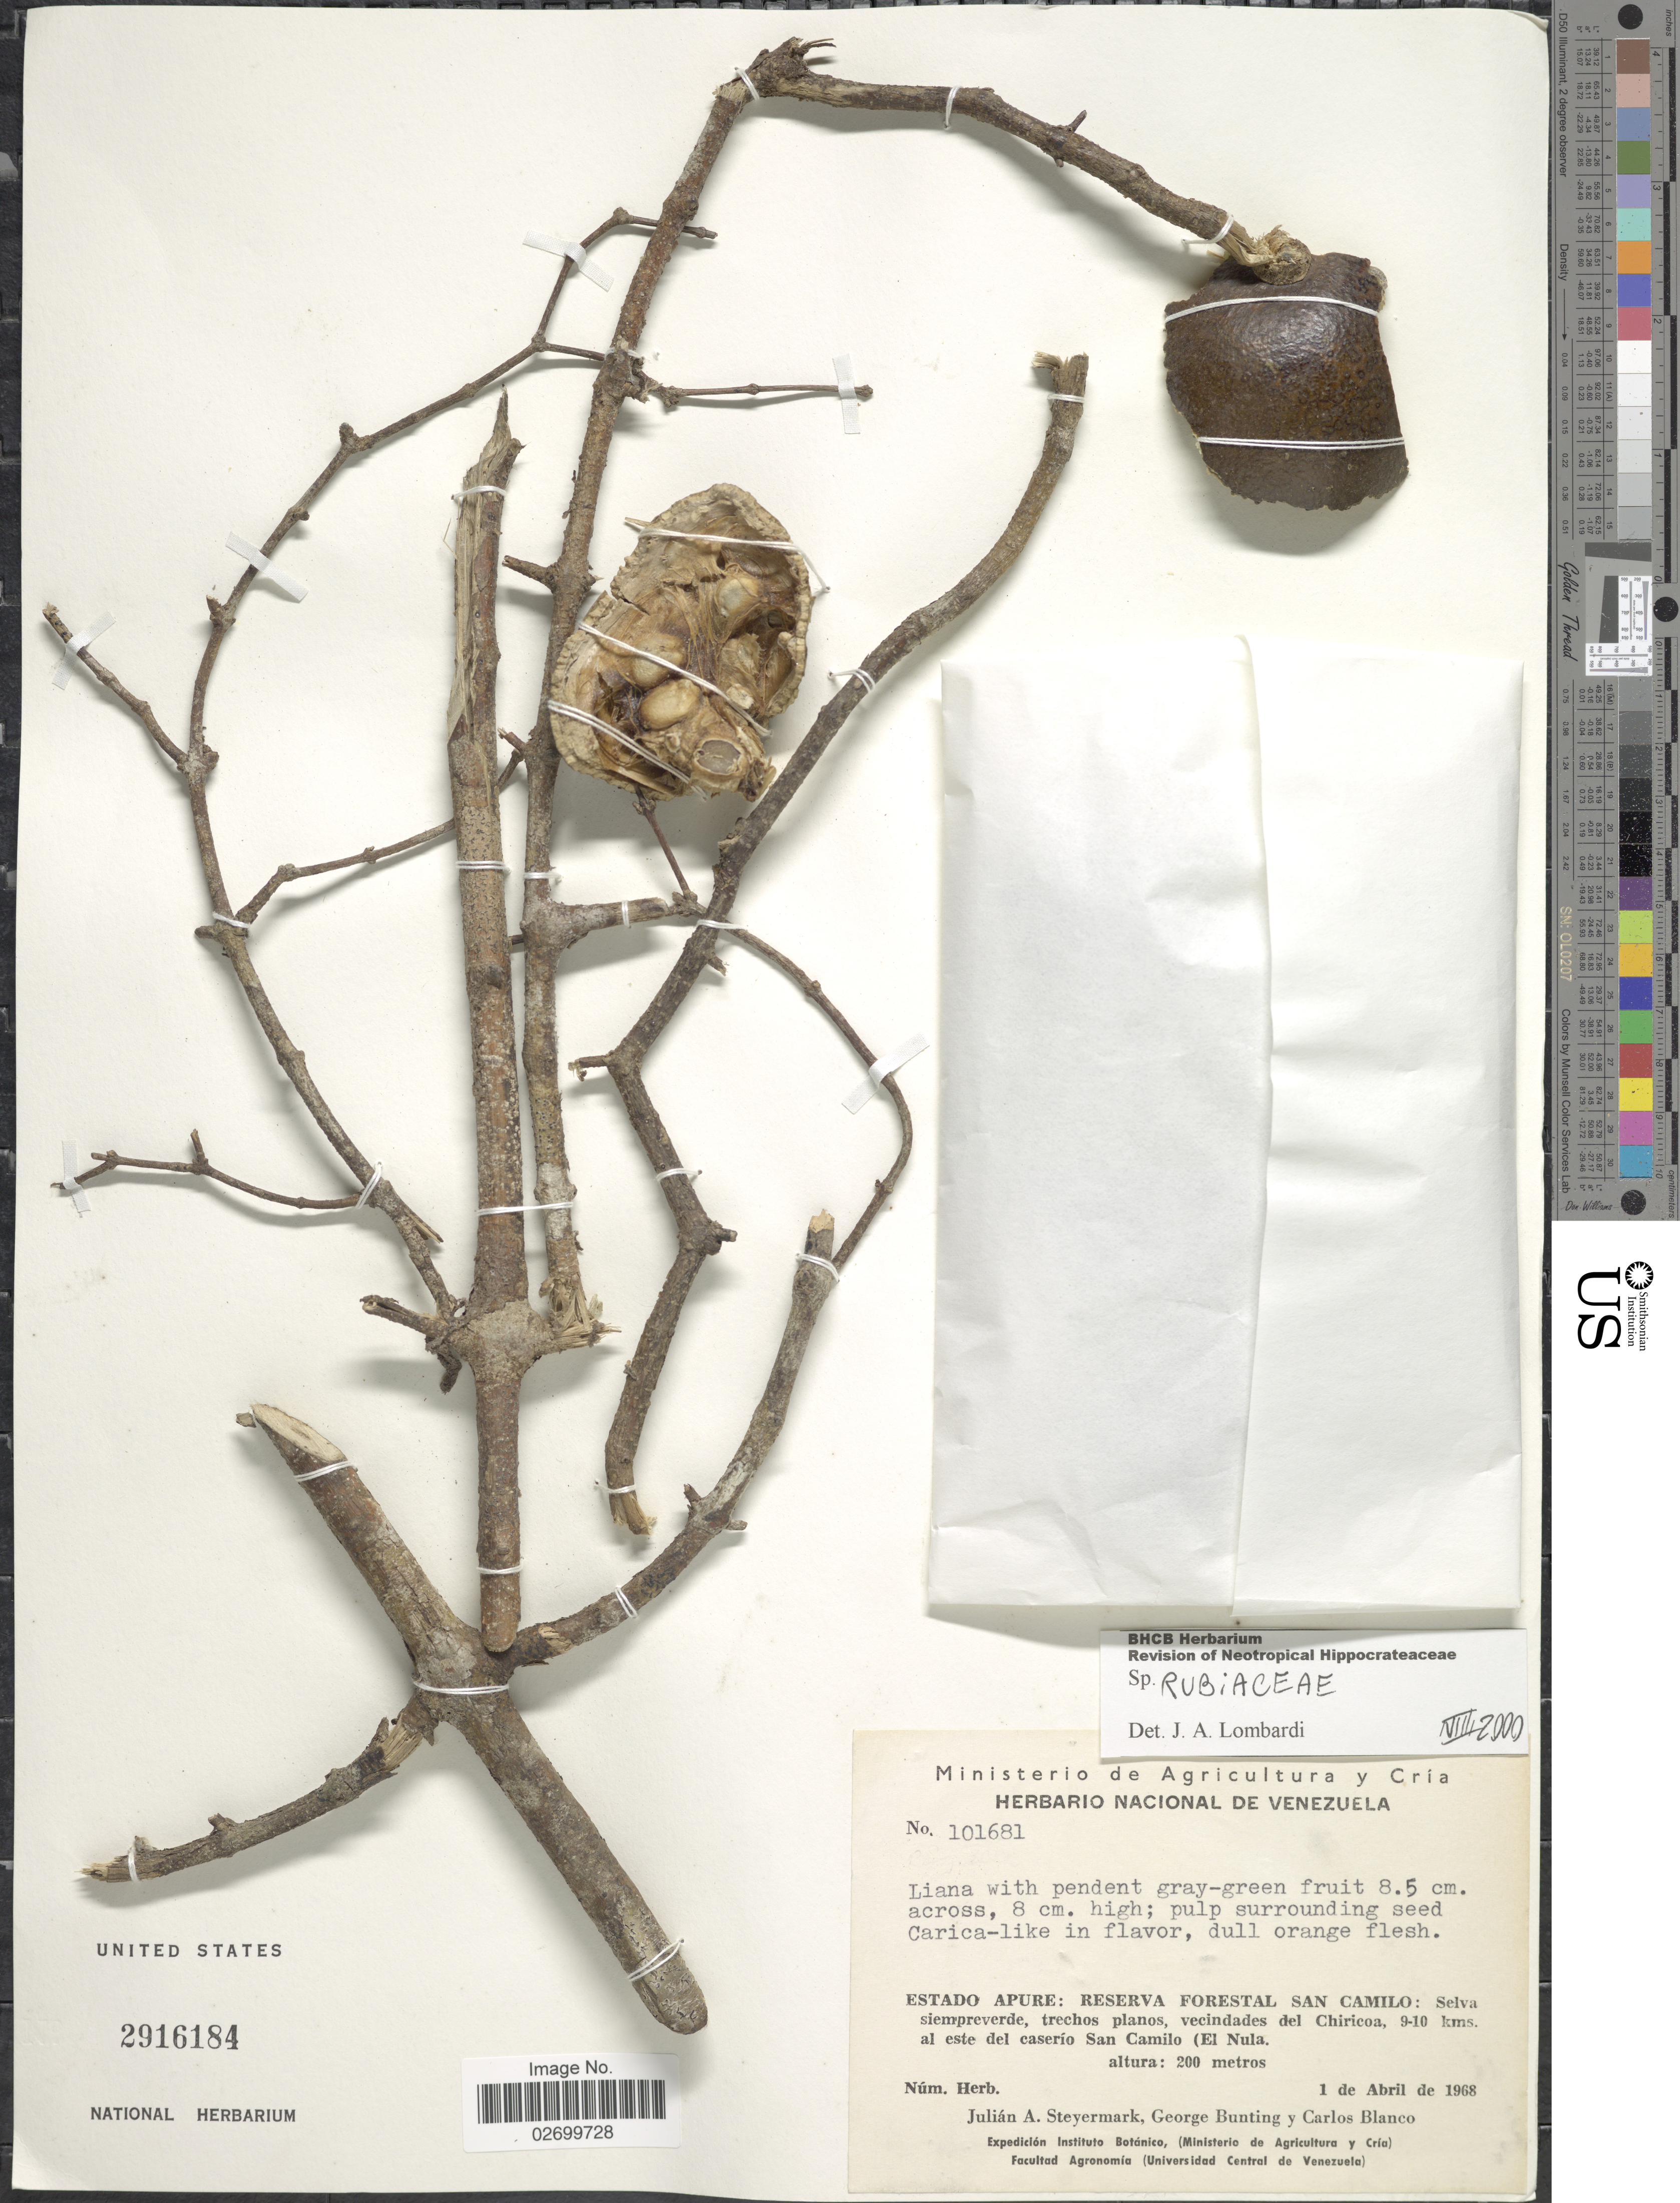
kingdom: Plantae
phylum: Tracheophyta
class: Magnoliopsida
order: Gentianales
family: Rubiaceae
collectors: J. Steyermark, G. S. Bunting & C. Blanco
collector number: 101681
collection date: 1968-04-01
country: Venezuela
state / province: Apure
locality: Reserva Forestal San Camilo: Selva siempreverde, trechos planos, vecindades del Chiricoa, 9-10 kms. al este del caserio San Camilo ( El Nula.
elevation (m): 200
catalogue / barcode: US 2916184